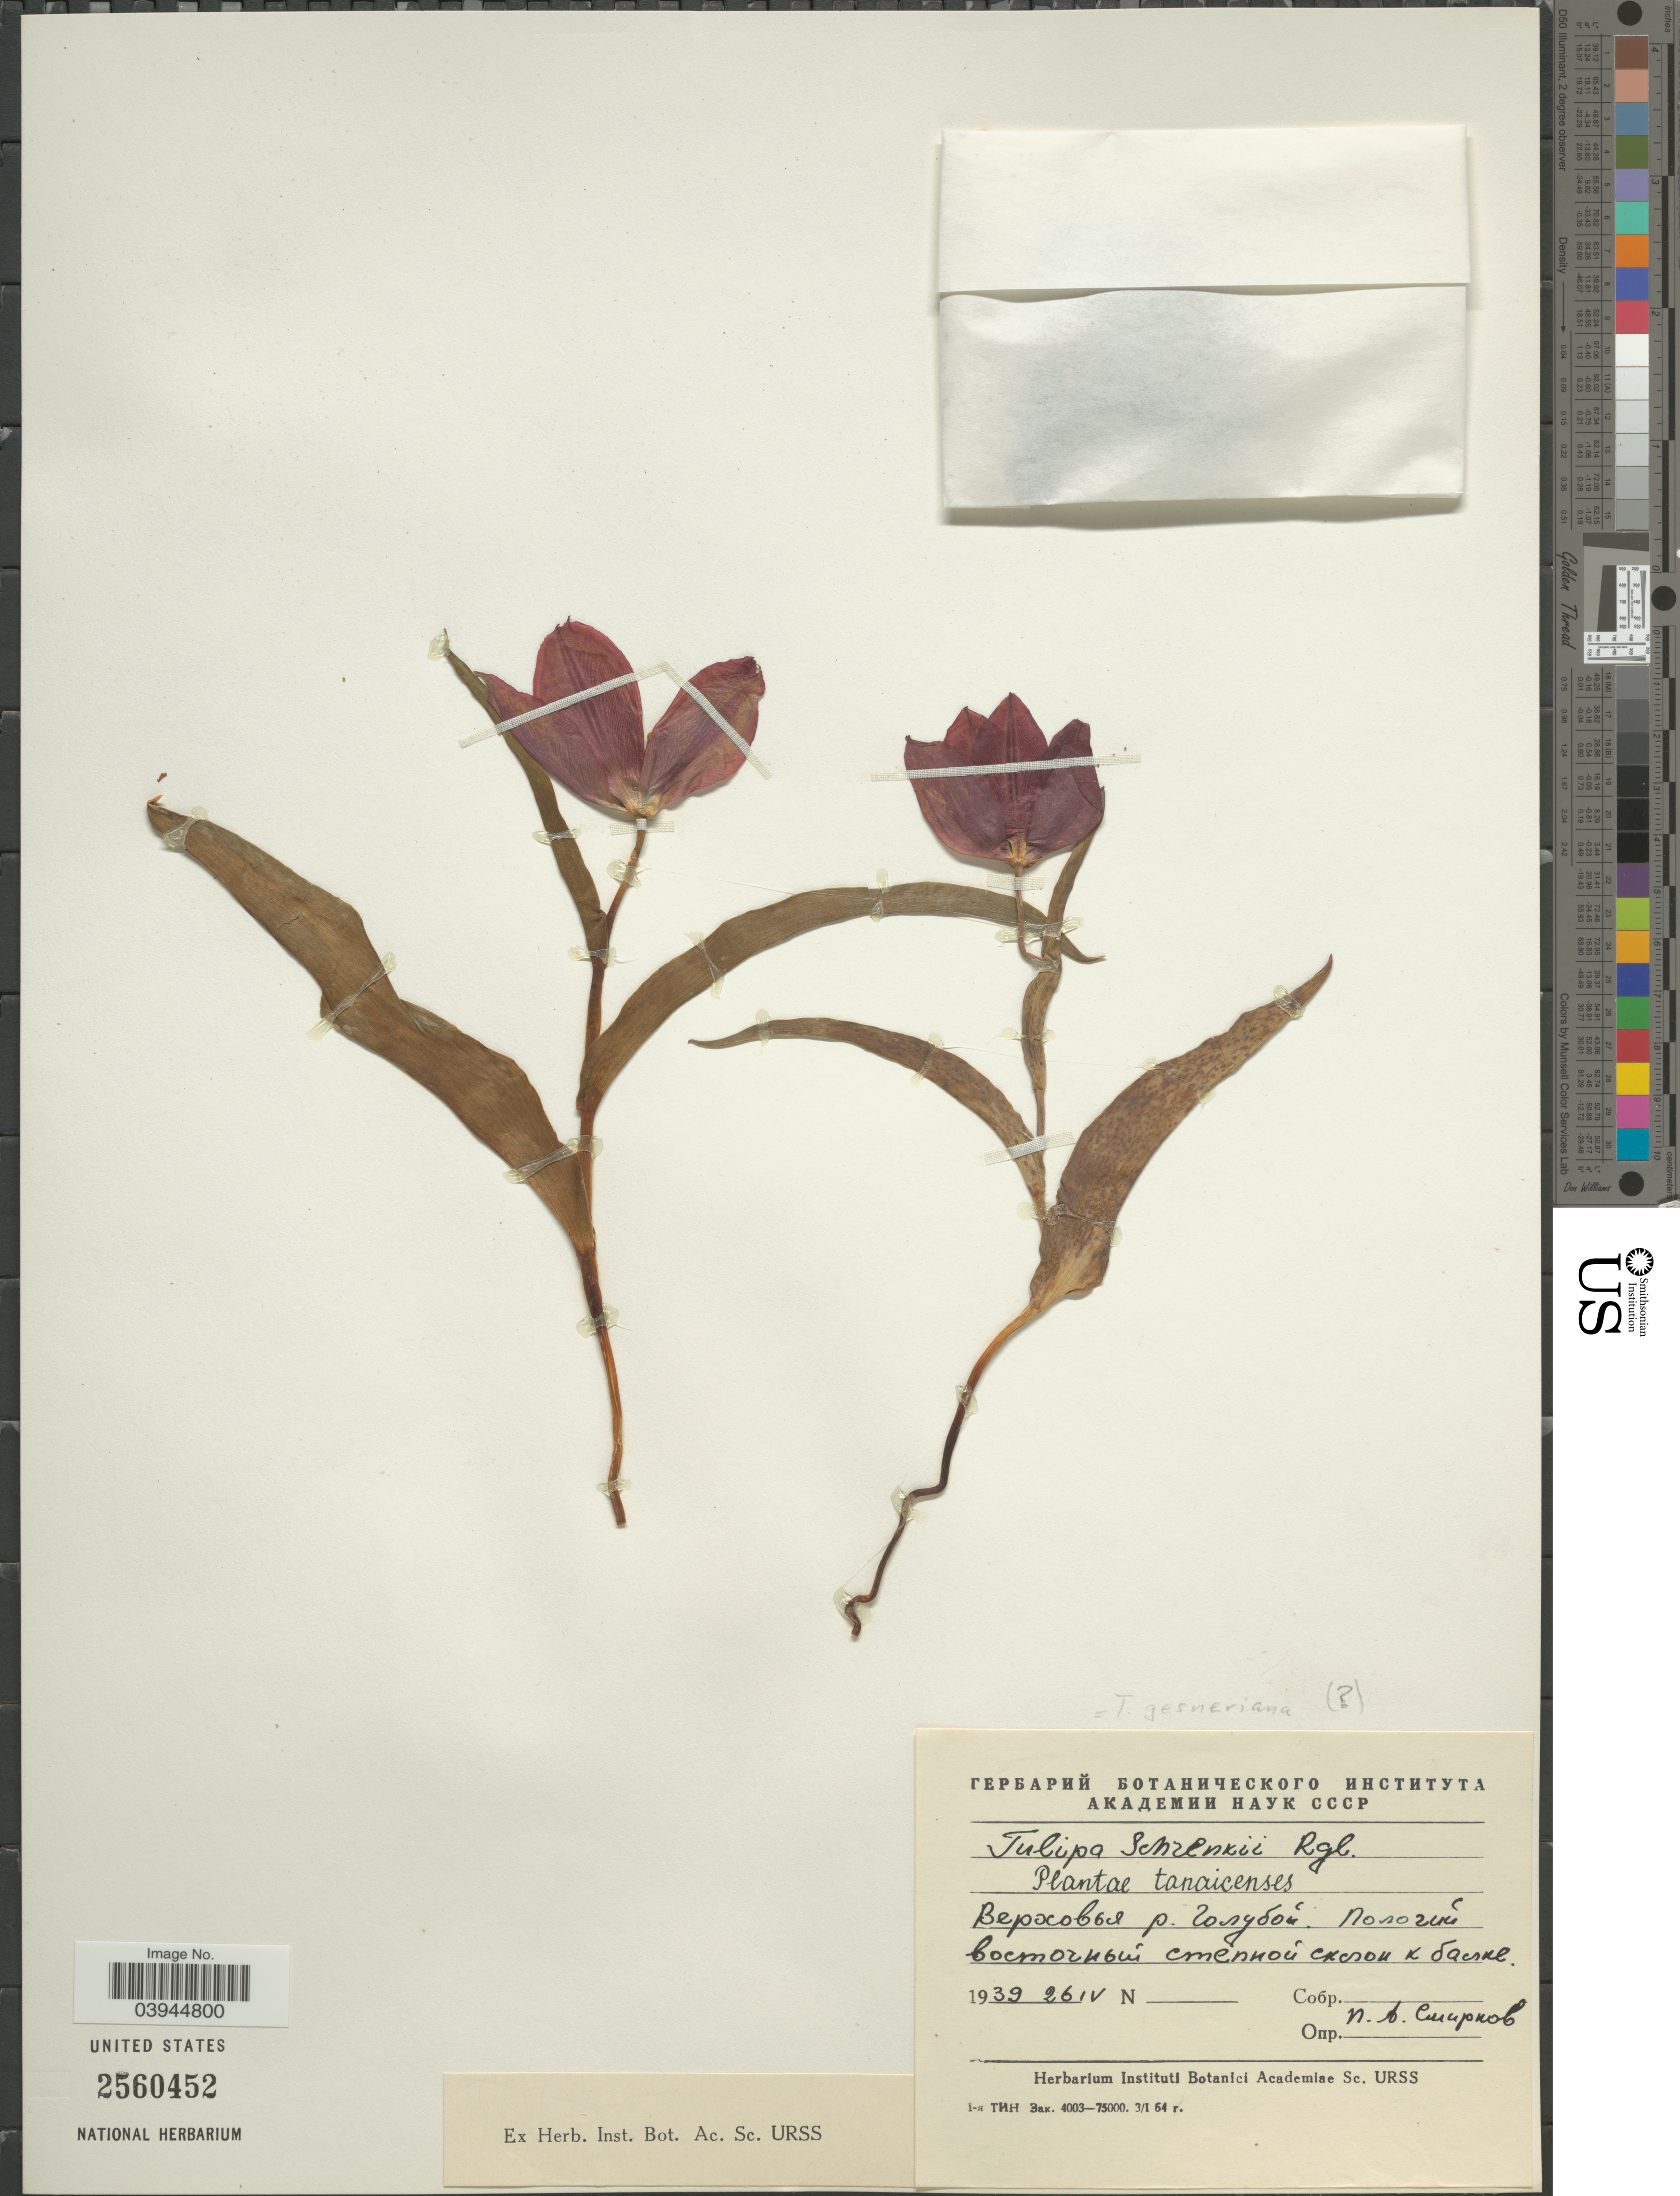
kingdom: Plantae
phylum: Tracheophyta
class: Liliopsida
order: Liliales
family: Liliaceae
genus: Tulipa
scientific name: Tulipa gesneriana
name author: L.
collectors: P. Smirnov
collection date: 1939-04-26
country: Russian Federation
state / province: Kaliningrad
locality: Upper of Golubaya river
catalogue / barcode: US 2560452